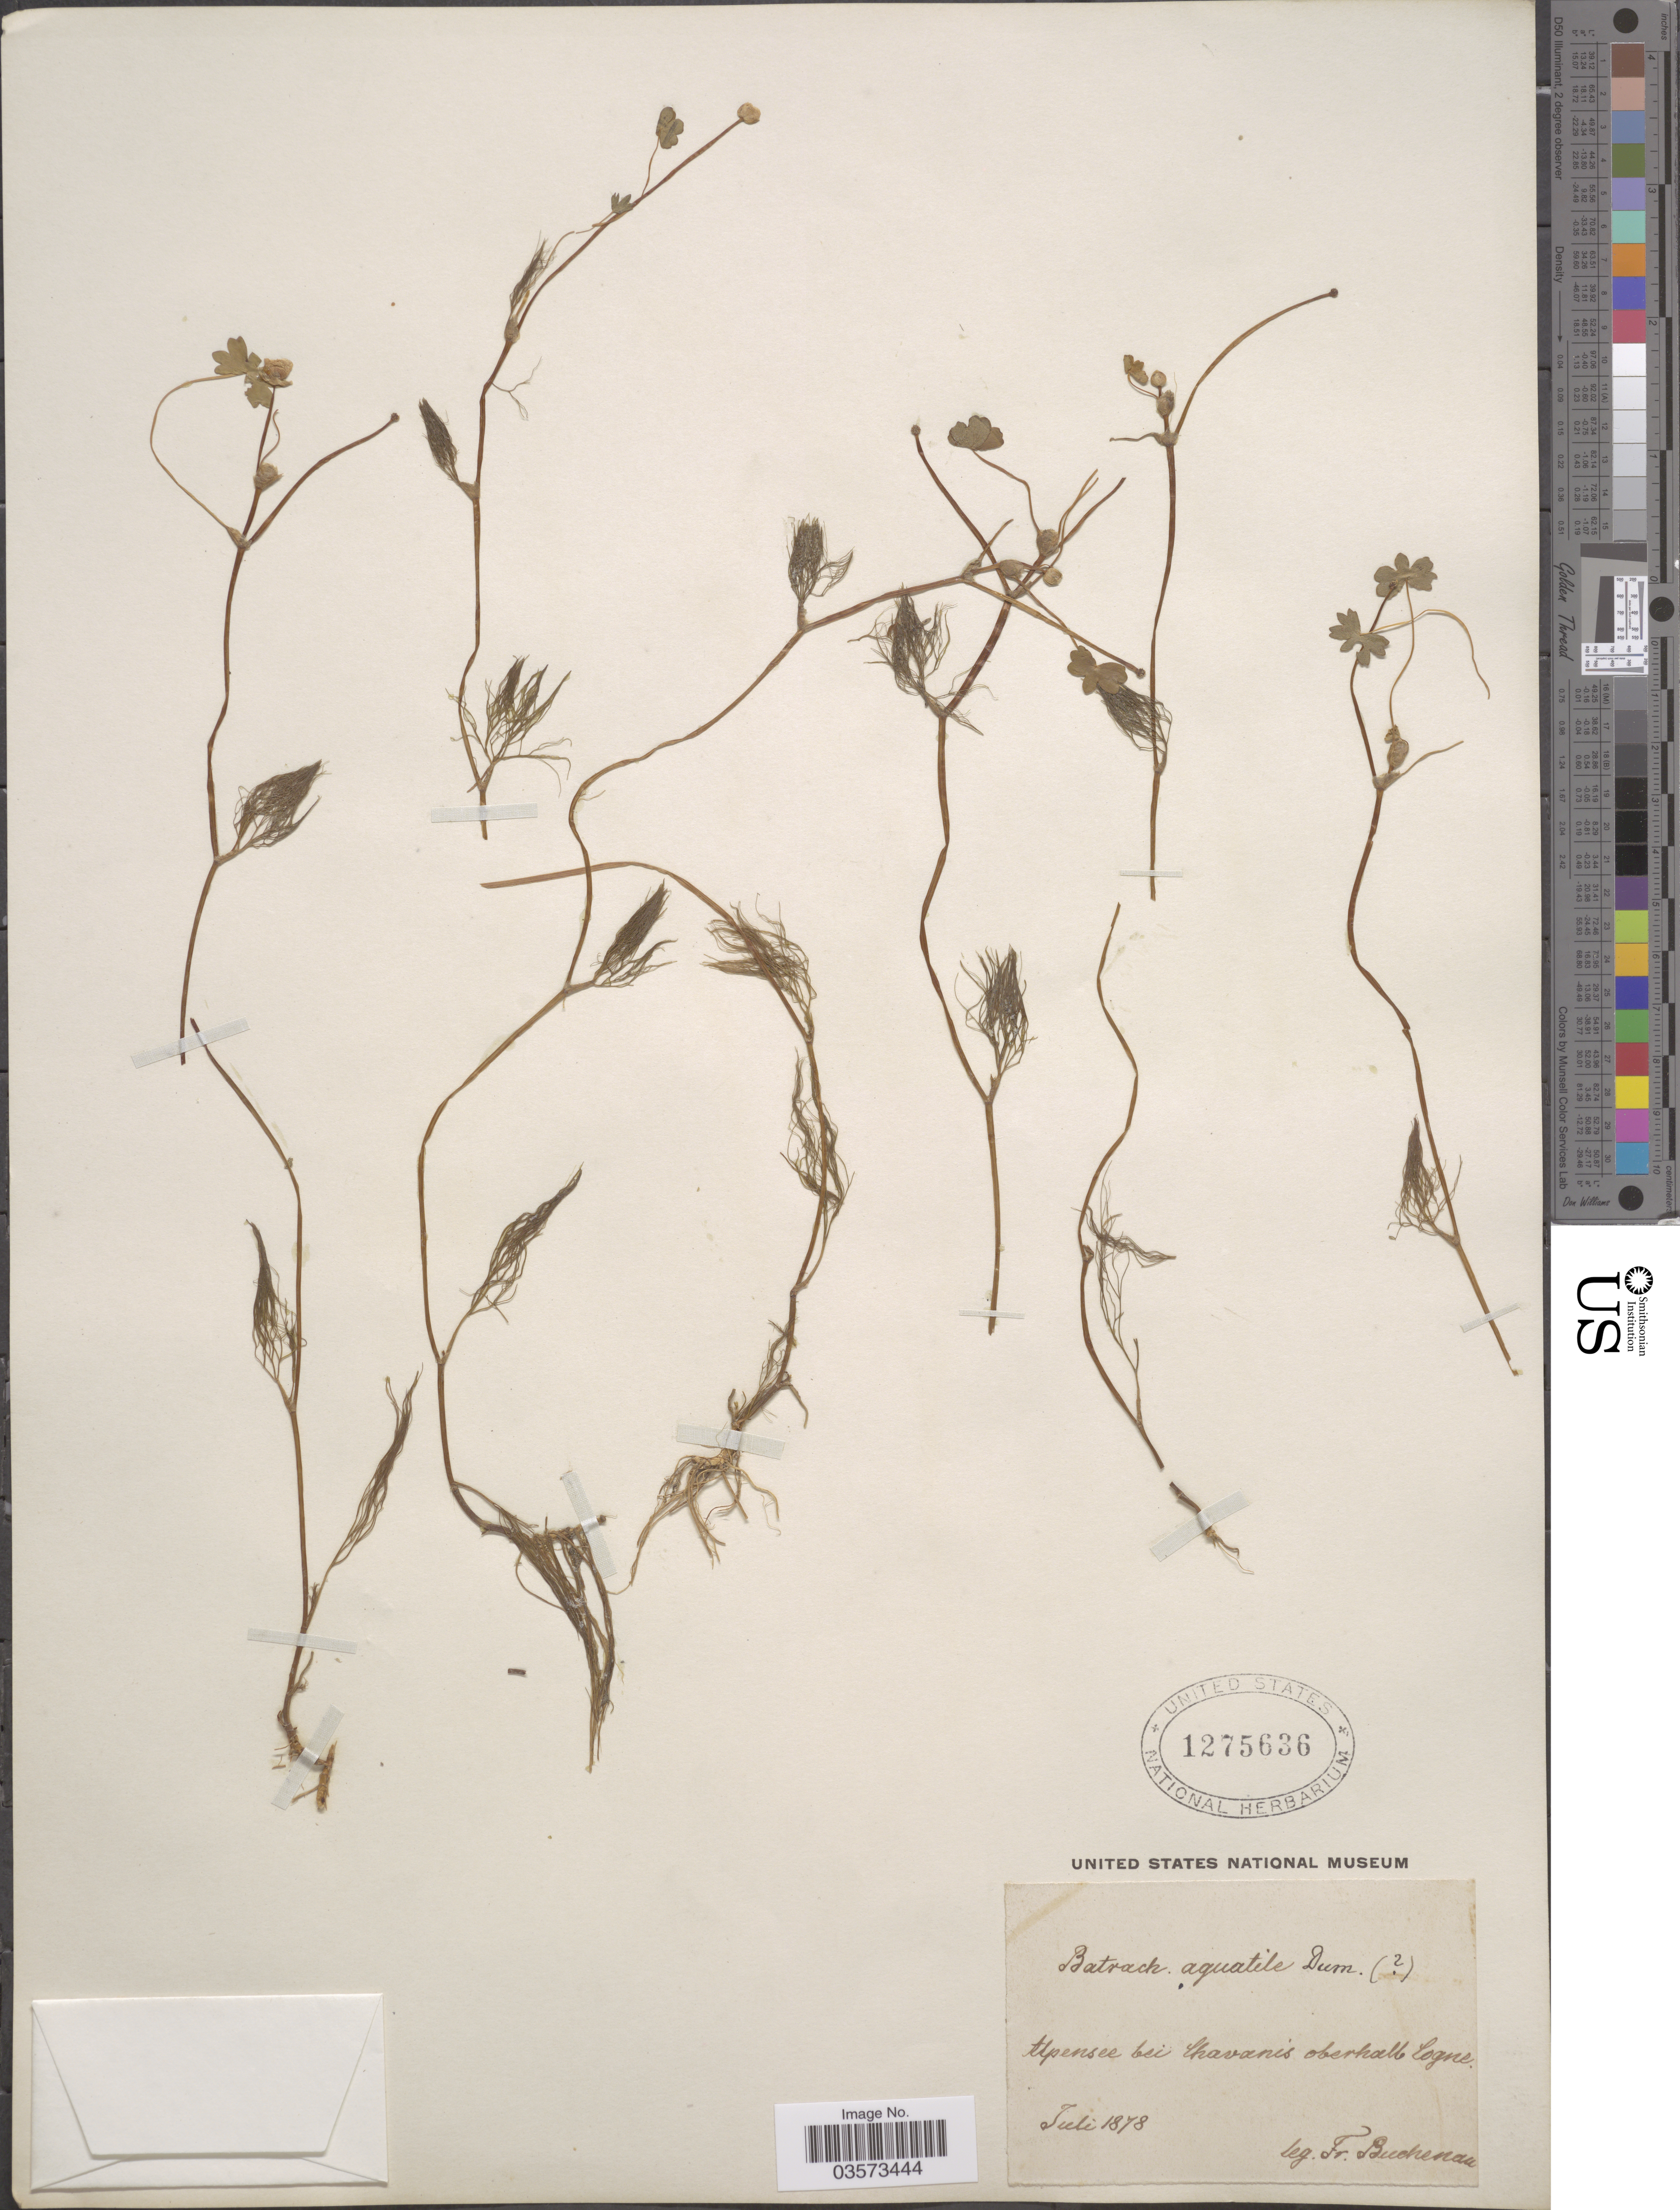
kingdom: Plantae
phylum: Tracheophyta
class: Magnoliopsida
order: Ranunculales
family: Ranunculaceae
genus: Ranunculus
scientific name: Ranunculus aquatilis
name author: L.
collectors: F. Buchenau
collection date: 1878-07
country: France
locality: Alpensee bei Chavanis oberhalb Cogne.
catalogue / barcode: US 1275636